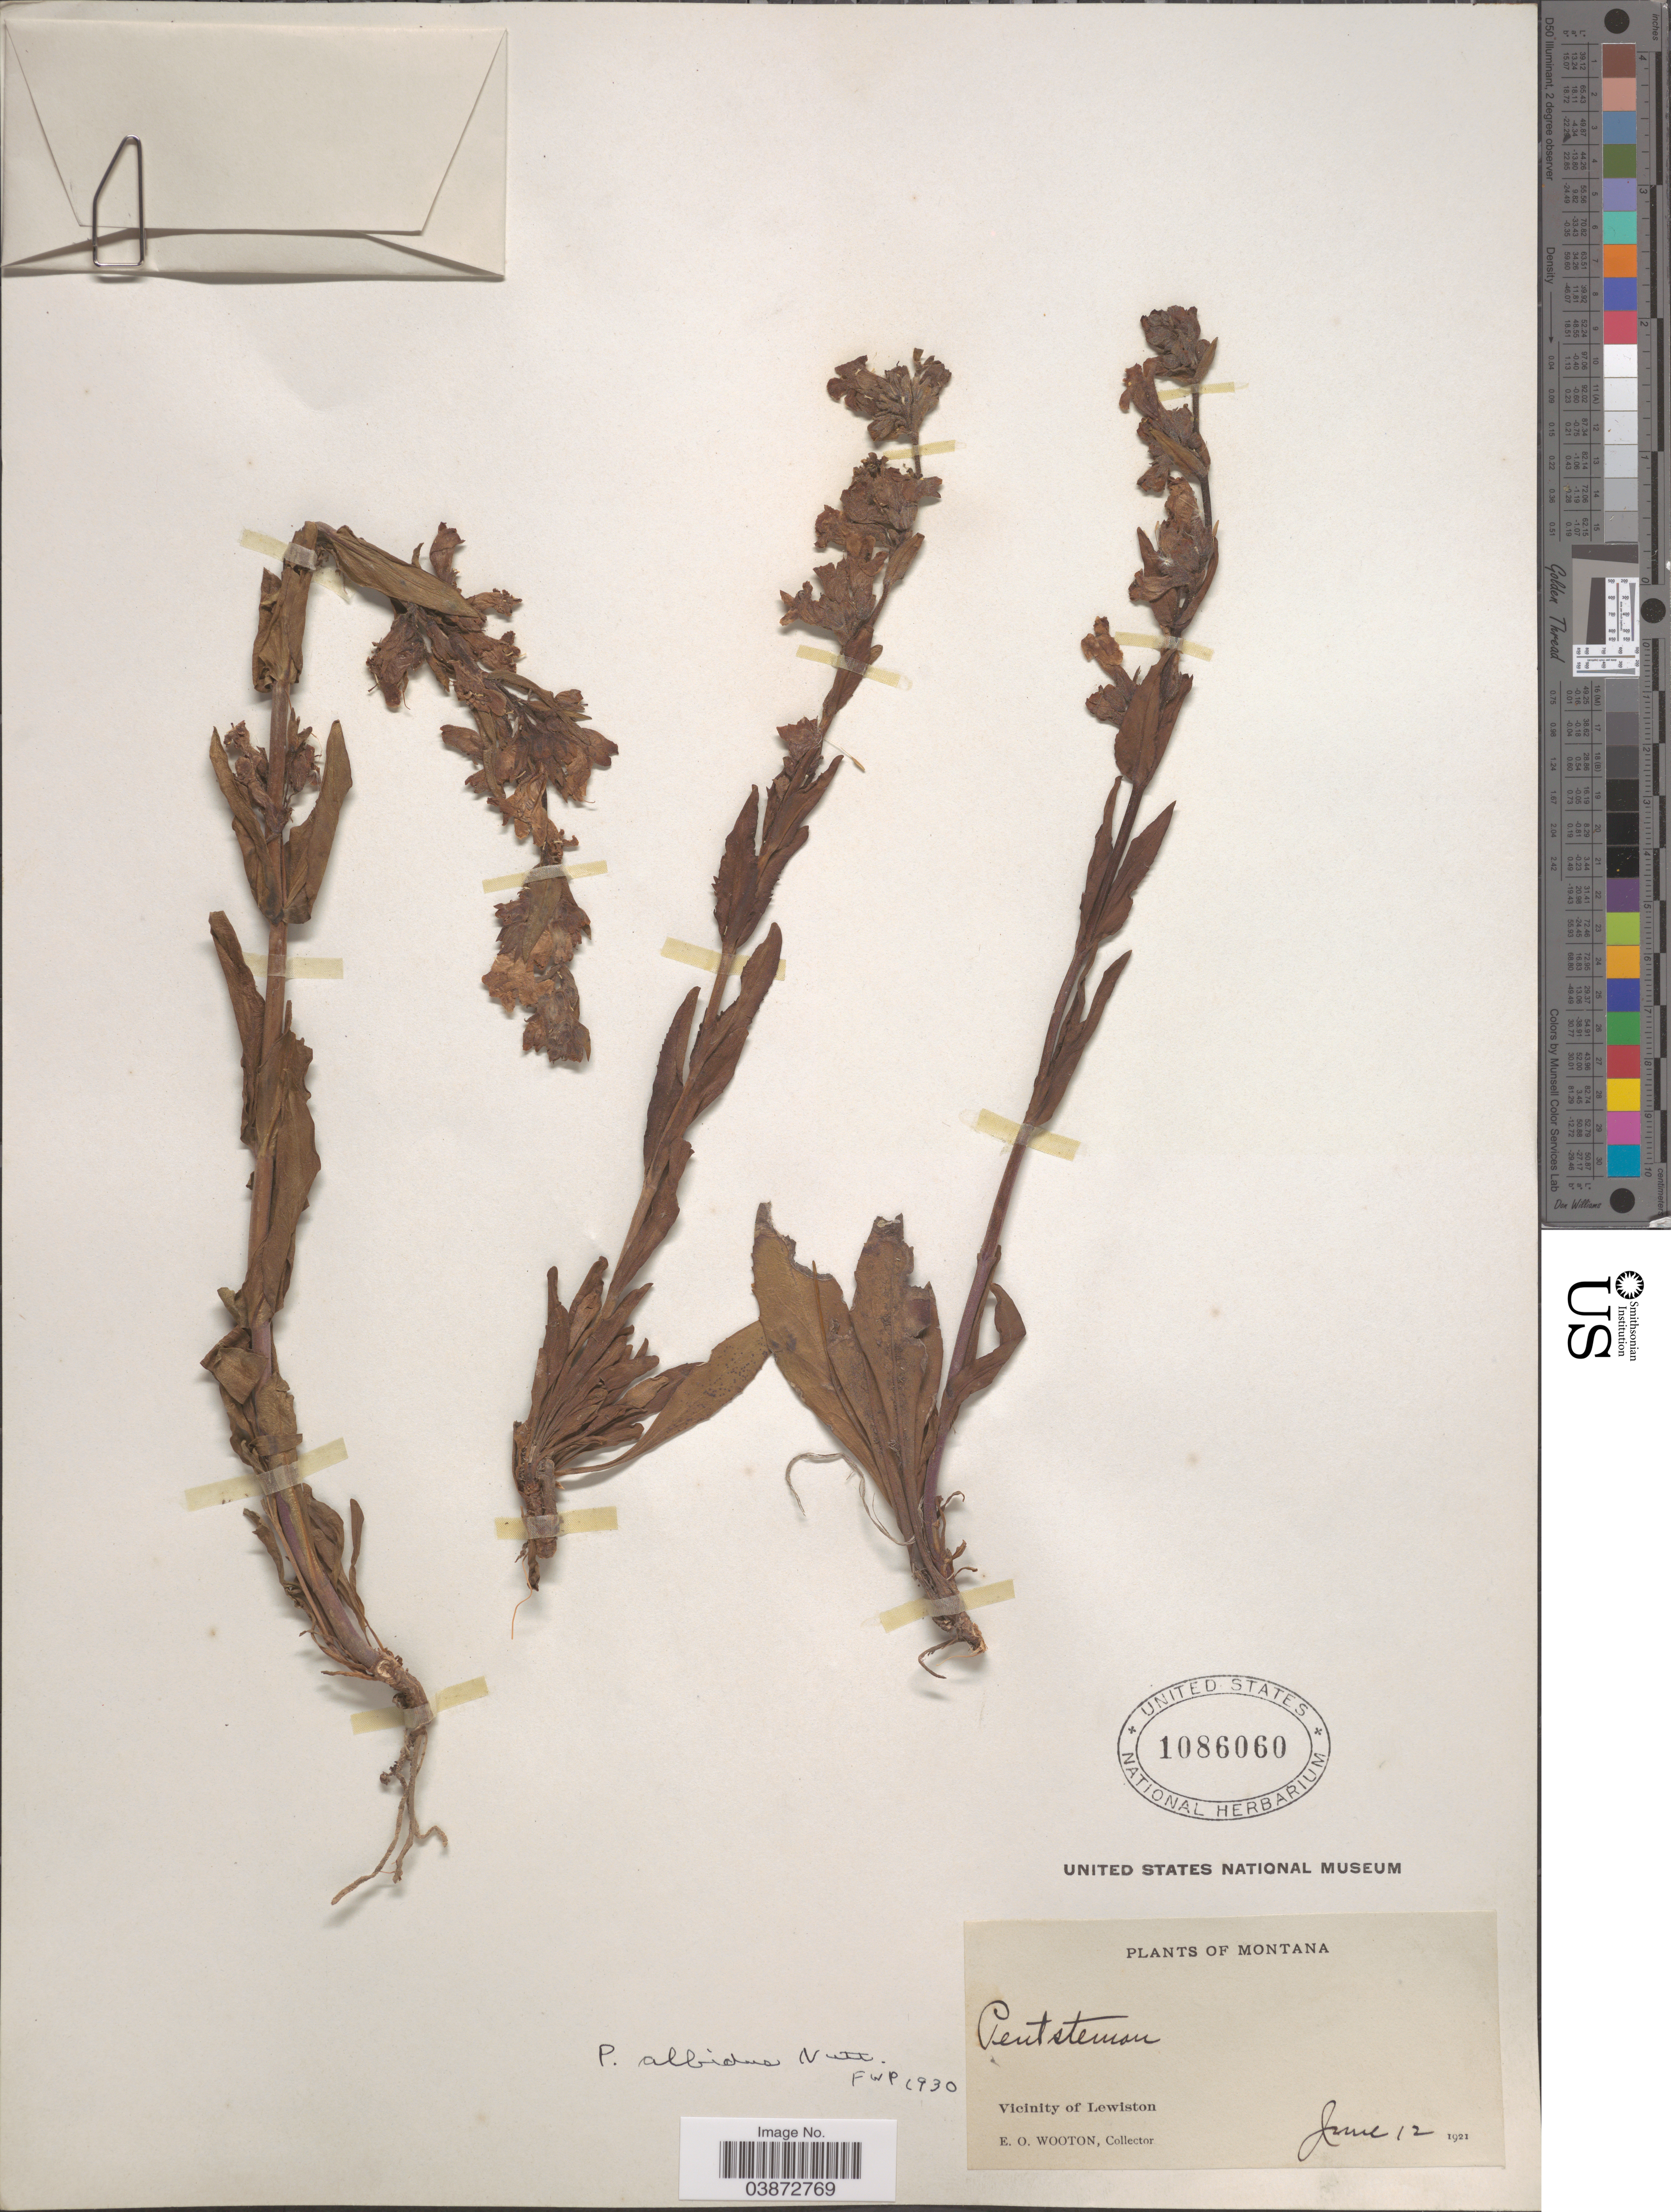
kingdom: Plantae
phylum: Tracheophyta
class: Magnoliopsida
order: Lamiales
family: Plantaginaceae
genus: Penstemon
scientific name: Penstemon albidus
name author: Nutt.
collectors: E. O. Wooton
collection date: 1921-06-12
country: United States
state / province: Montana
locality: Vicinity of Lewiston.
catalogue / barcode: US 1086060